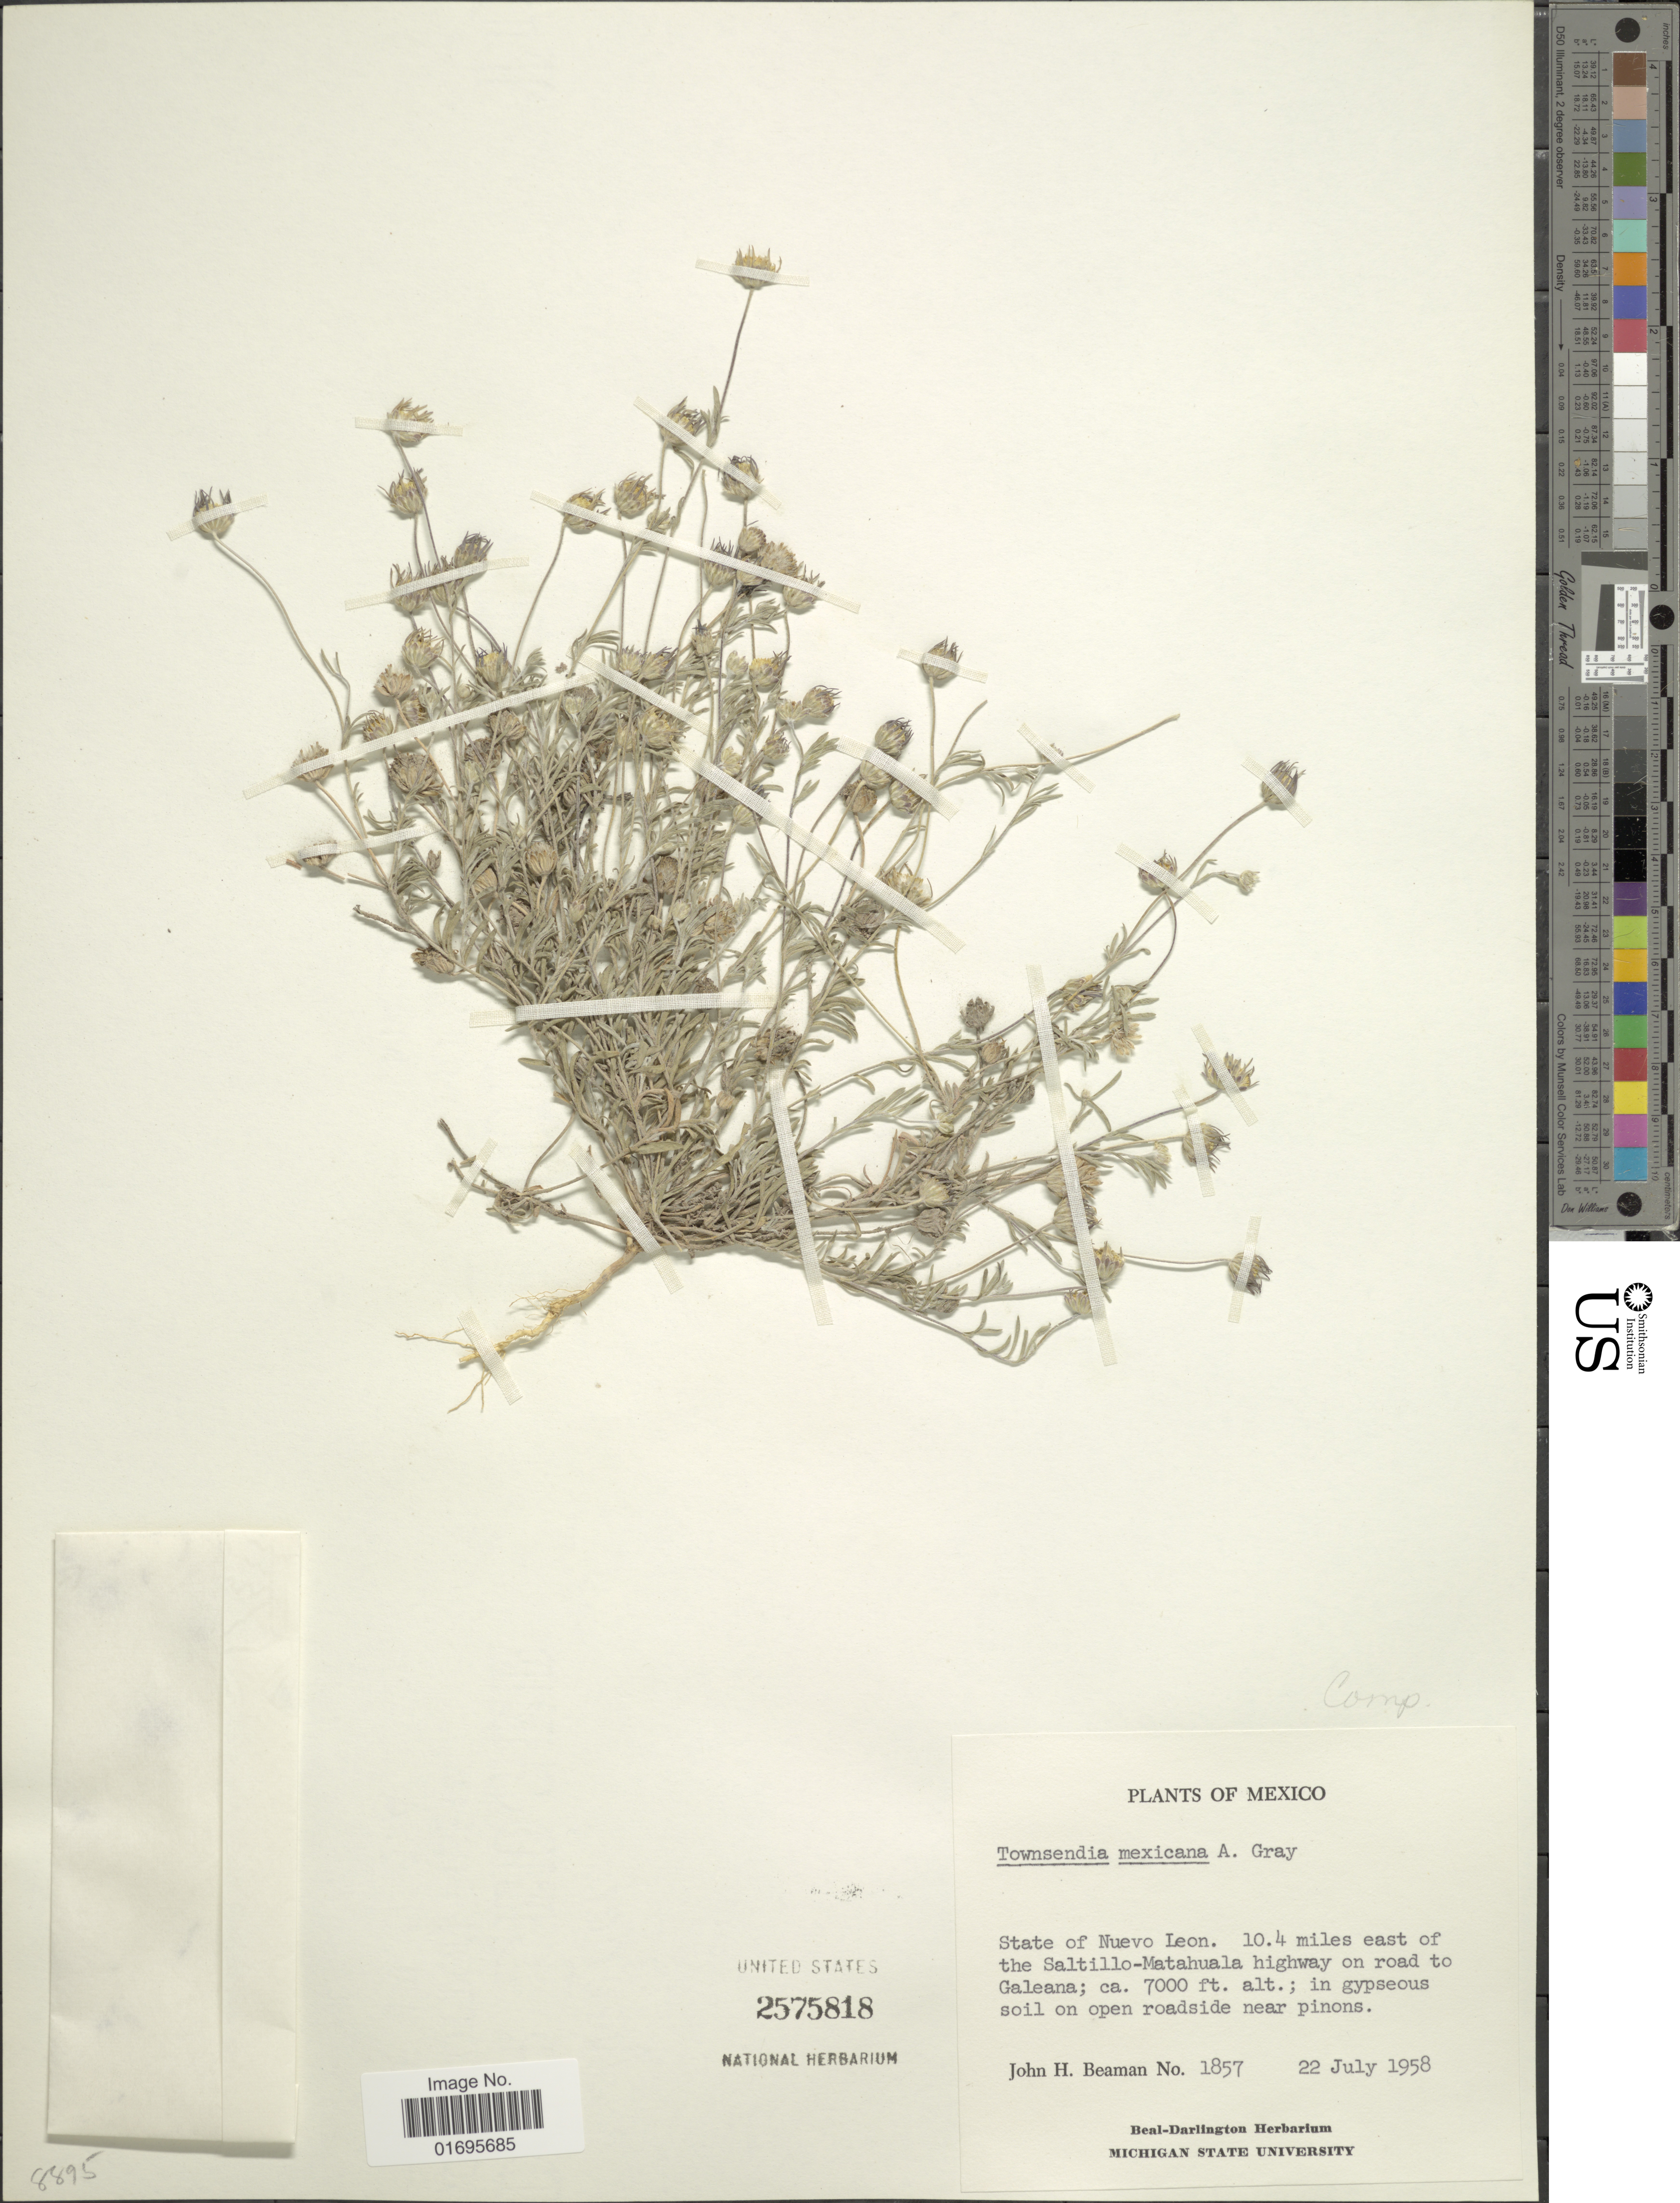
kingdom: Plantae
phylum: Tracheophyta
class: Magnoliopsida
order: Asterales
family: Asteraceae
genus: Townsendia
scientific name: Townsendia mexicana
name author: A. Gray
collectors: J. H. Beaman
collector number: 1857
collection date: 1958-07-22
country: Mexico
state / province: Nuevo León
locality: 10.4 miles east of the Saltillo-Matahuala highway on road to Galeana; in gypseous soil on open roadside near pinons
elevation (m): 2134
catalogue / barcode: US 2575818